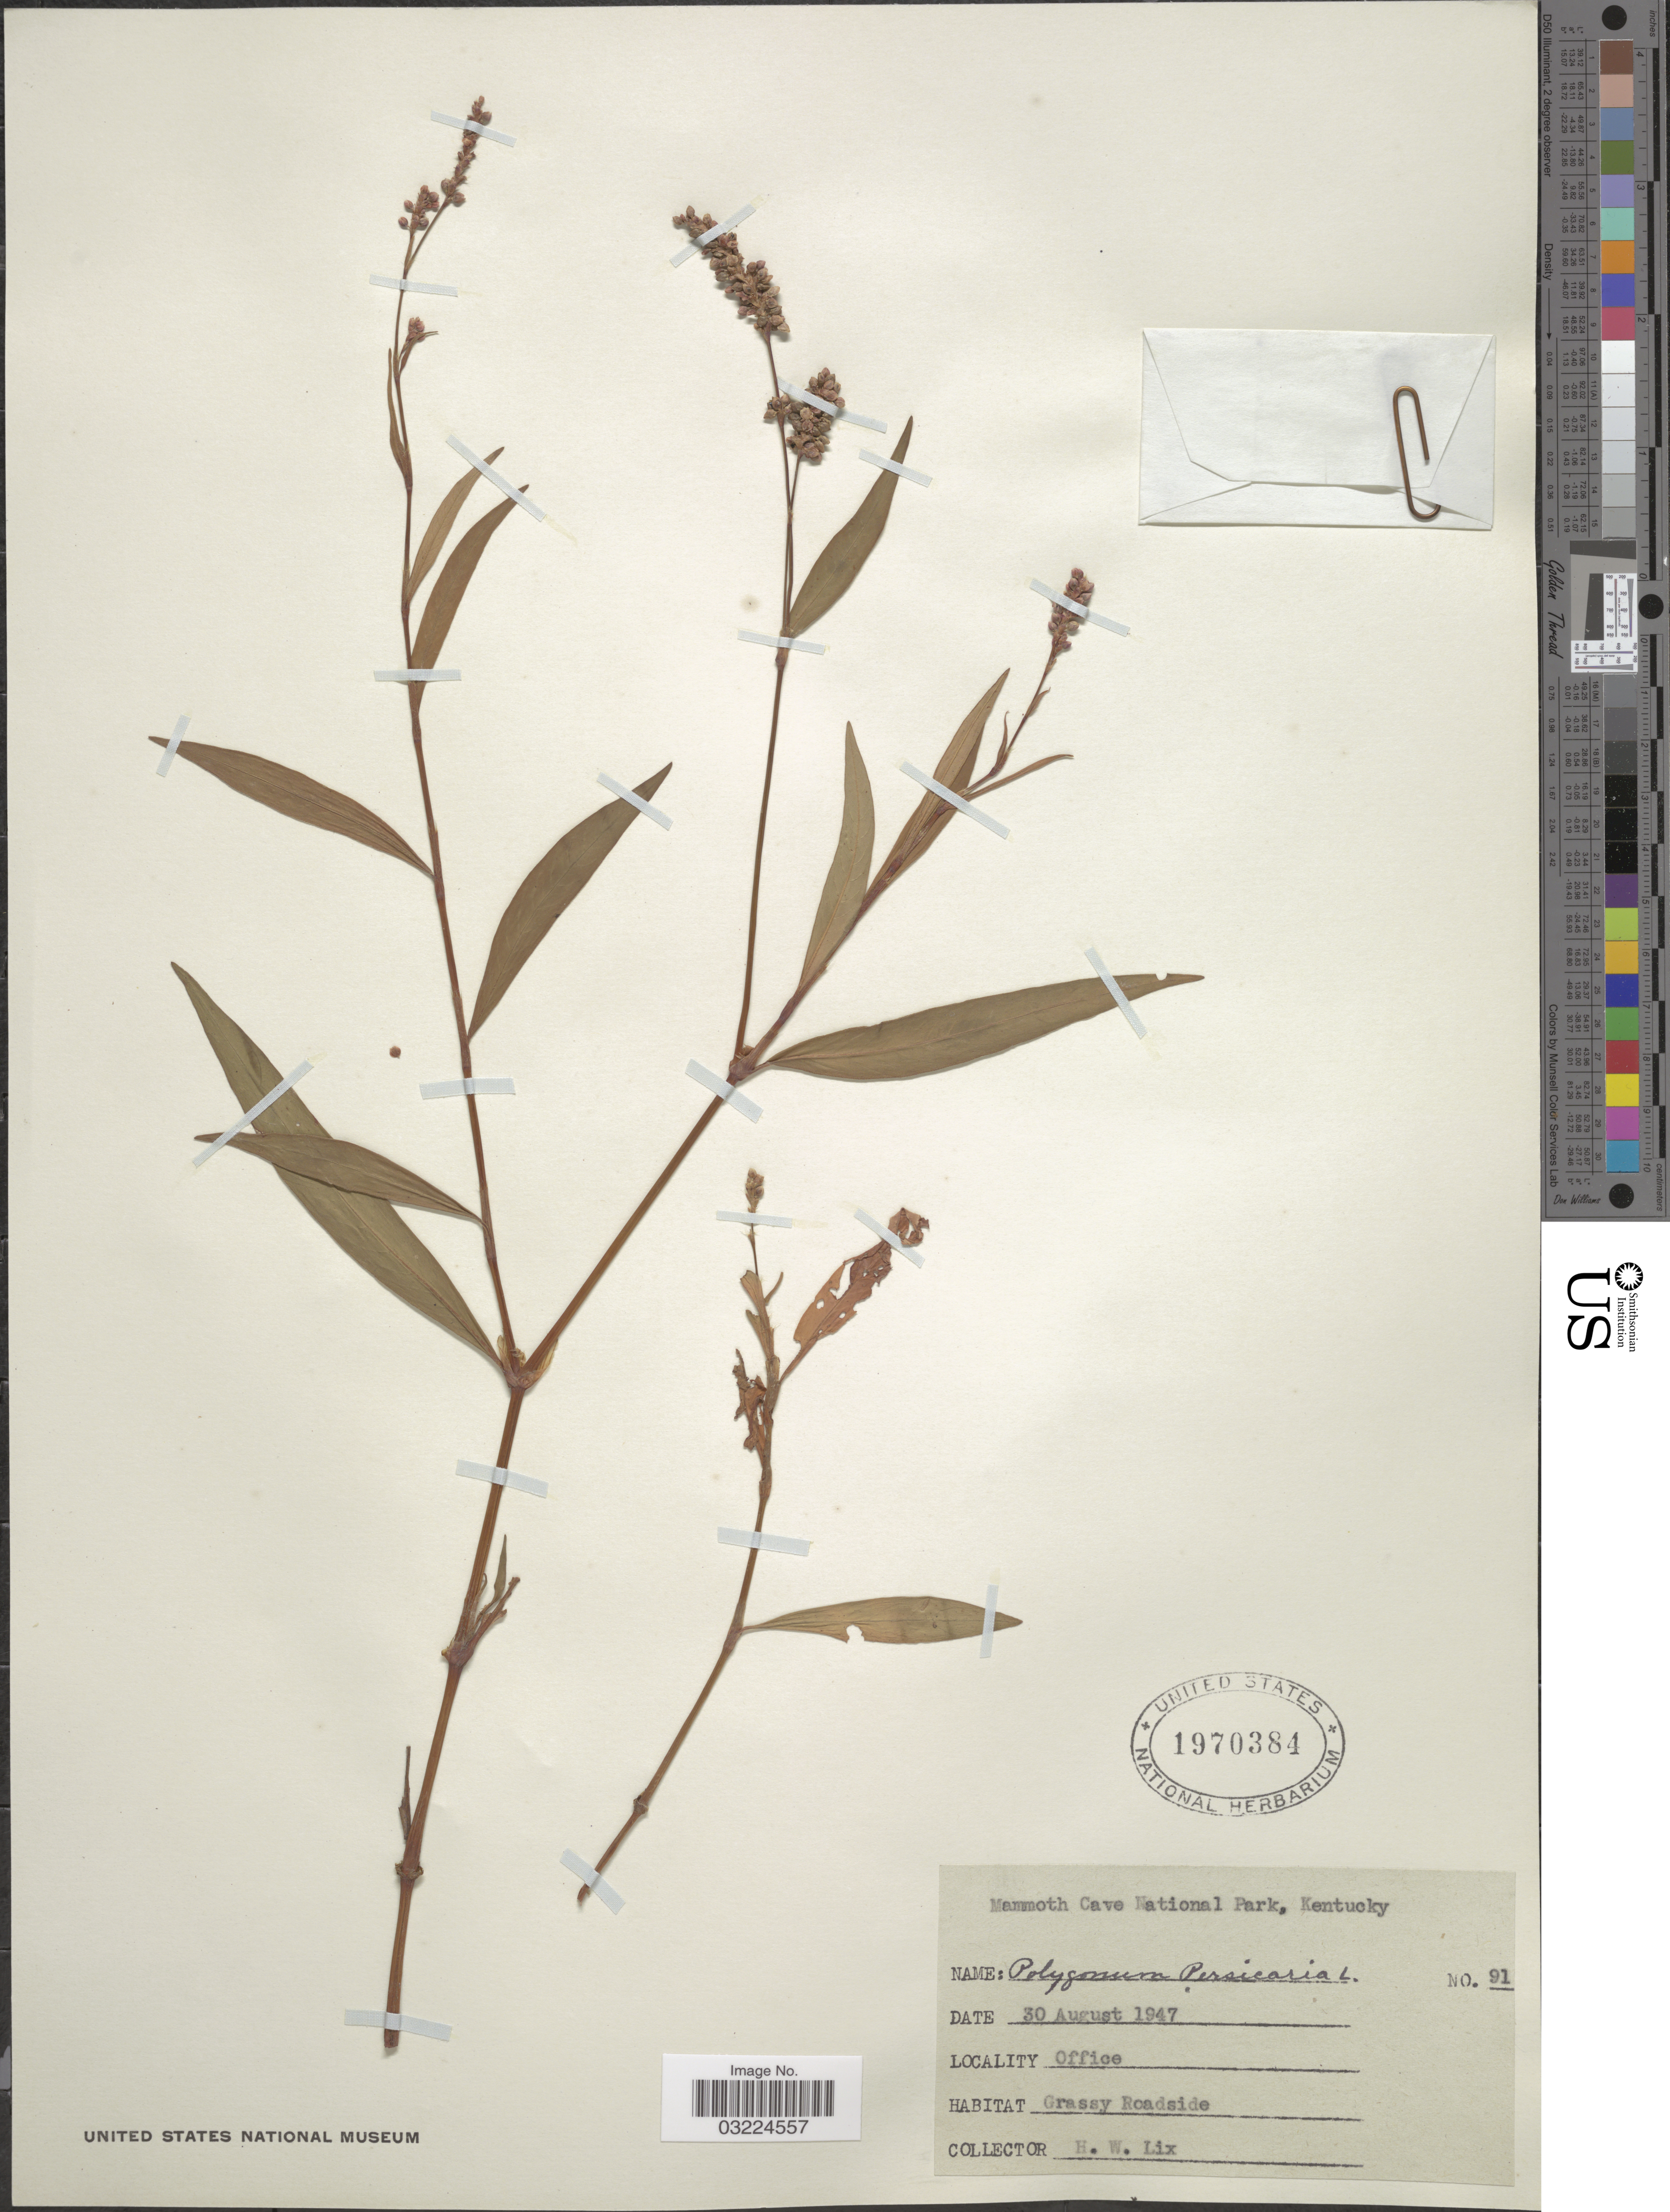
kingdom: Plantae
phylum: Tracheophyta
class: Magnoliopsida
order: Caryophyllales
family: Polygonaceae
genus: Persicaria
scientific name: Persicaria maculosa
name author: S.F. Gray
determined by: Atha, D. E.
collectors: H. W. Lix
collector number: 91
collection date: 1947-08-30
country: United States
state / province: Kentucky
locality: Mammoth Cave National Park. Office, Grassy Roadside.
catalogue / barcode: US 1970384